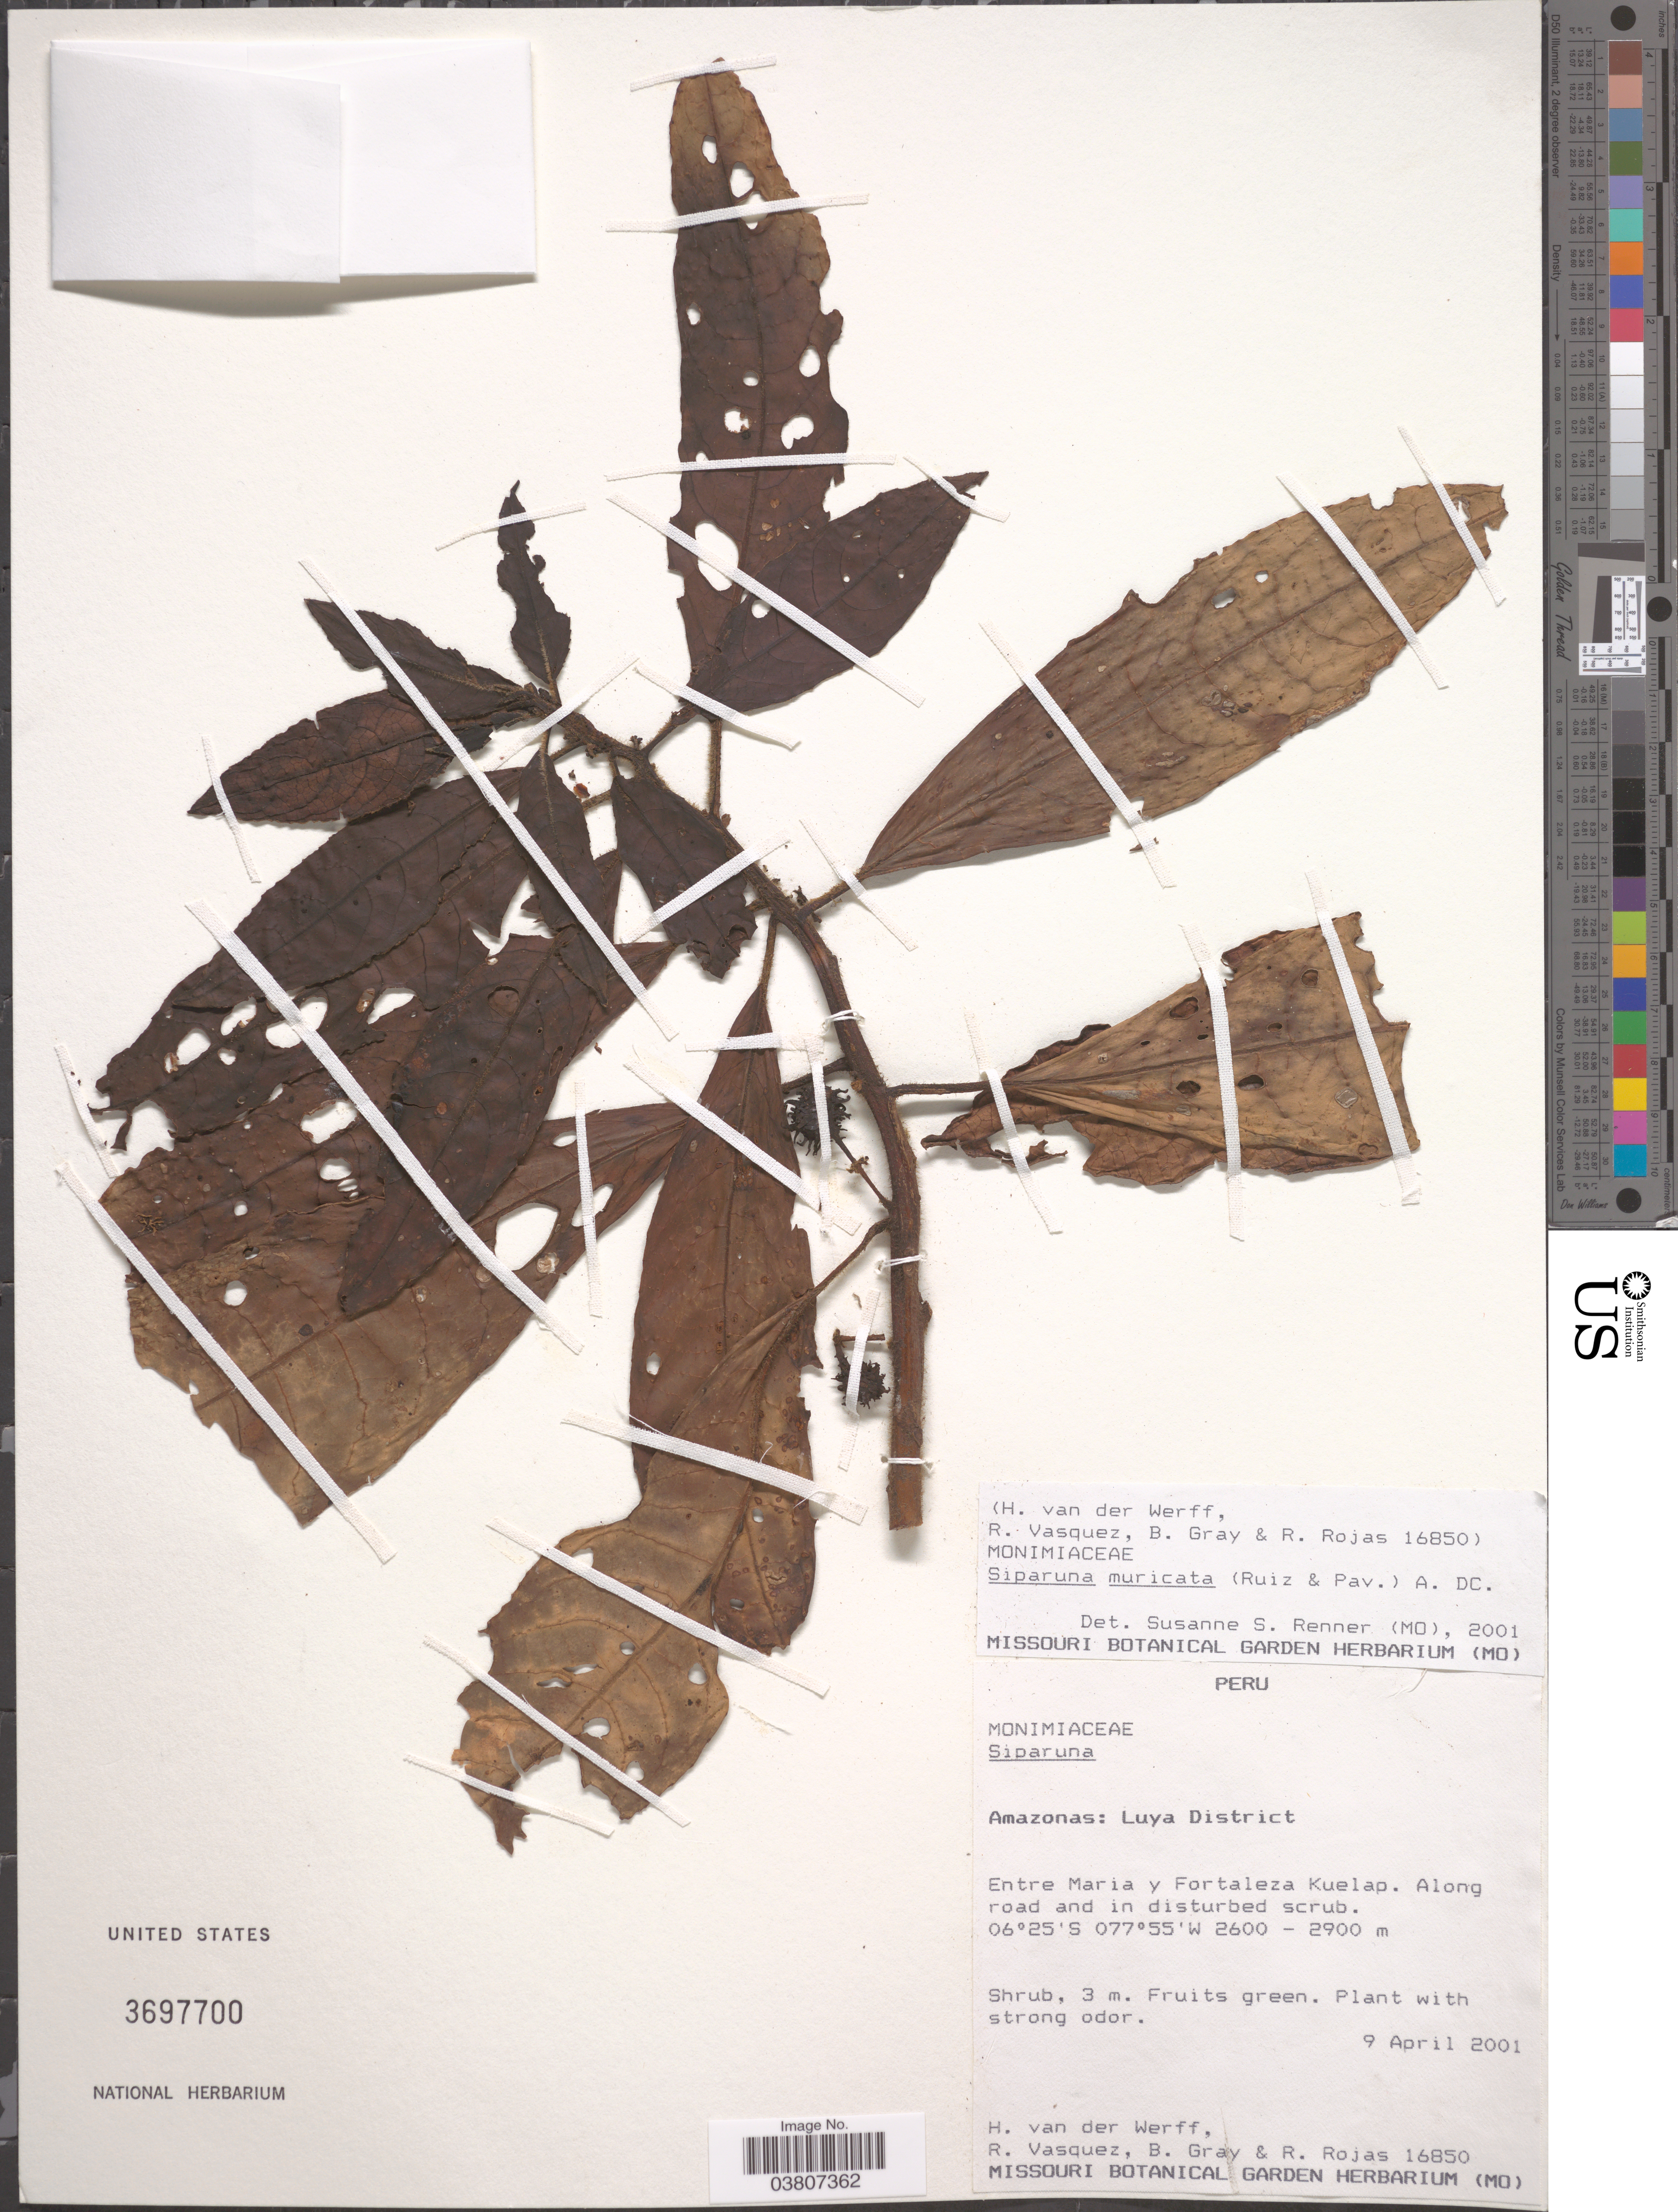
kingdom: Plantae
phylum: Tracheophyta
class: Magnoliopsida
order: Laurales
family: Siparunaceae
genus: Siparuna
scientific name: Siparuna muricata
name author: (Ruiz & Pav.) A. DC.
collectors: H. van der Werff, R. Vasquez, B. Gray & R. Rojas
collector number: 16850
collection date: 2001-04-09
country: Peru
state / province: Amazonas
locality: Luya District. Entre Maria y Fortaleza Kuelap. Along road and in disturbed scrub.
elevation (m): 2600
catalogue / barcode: US 3697700